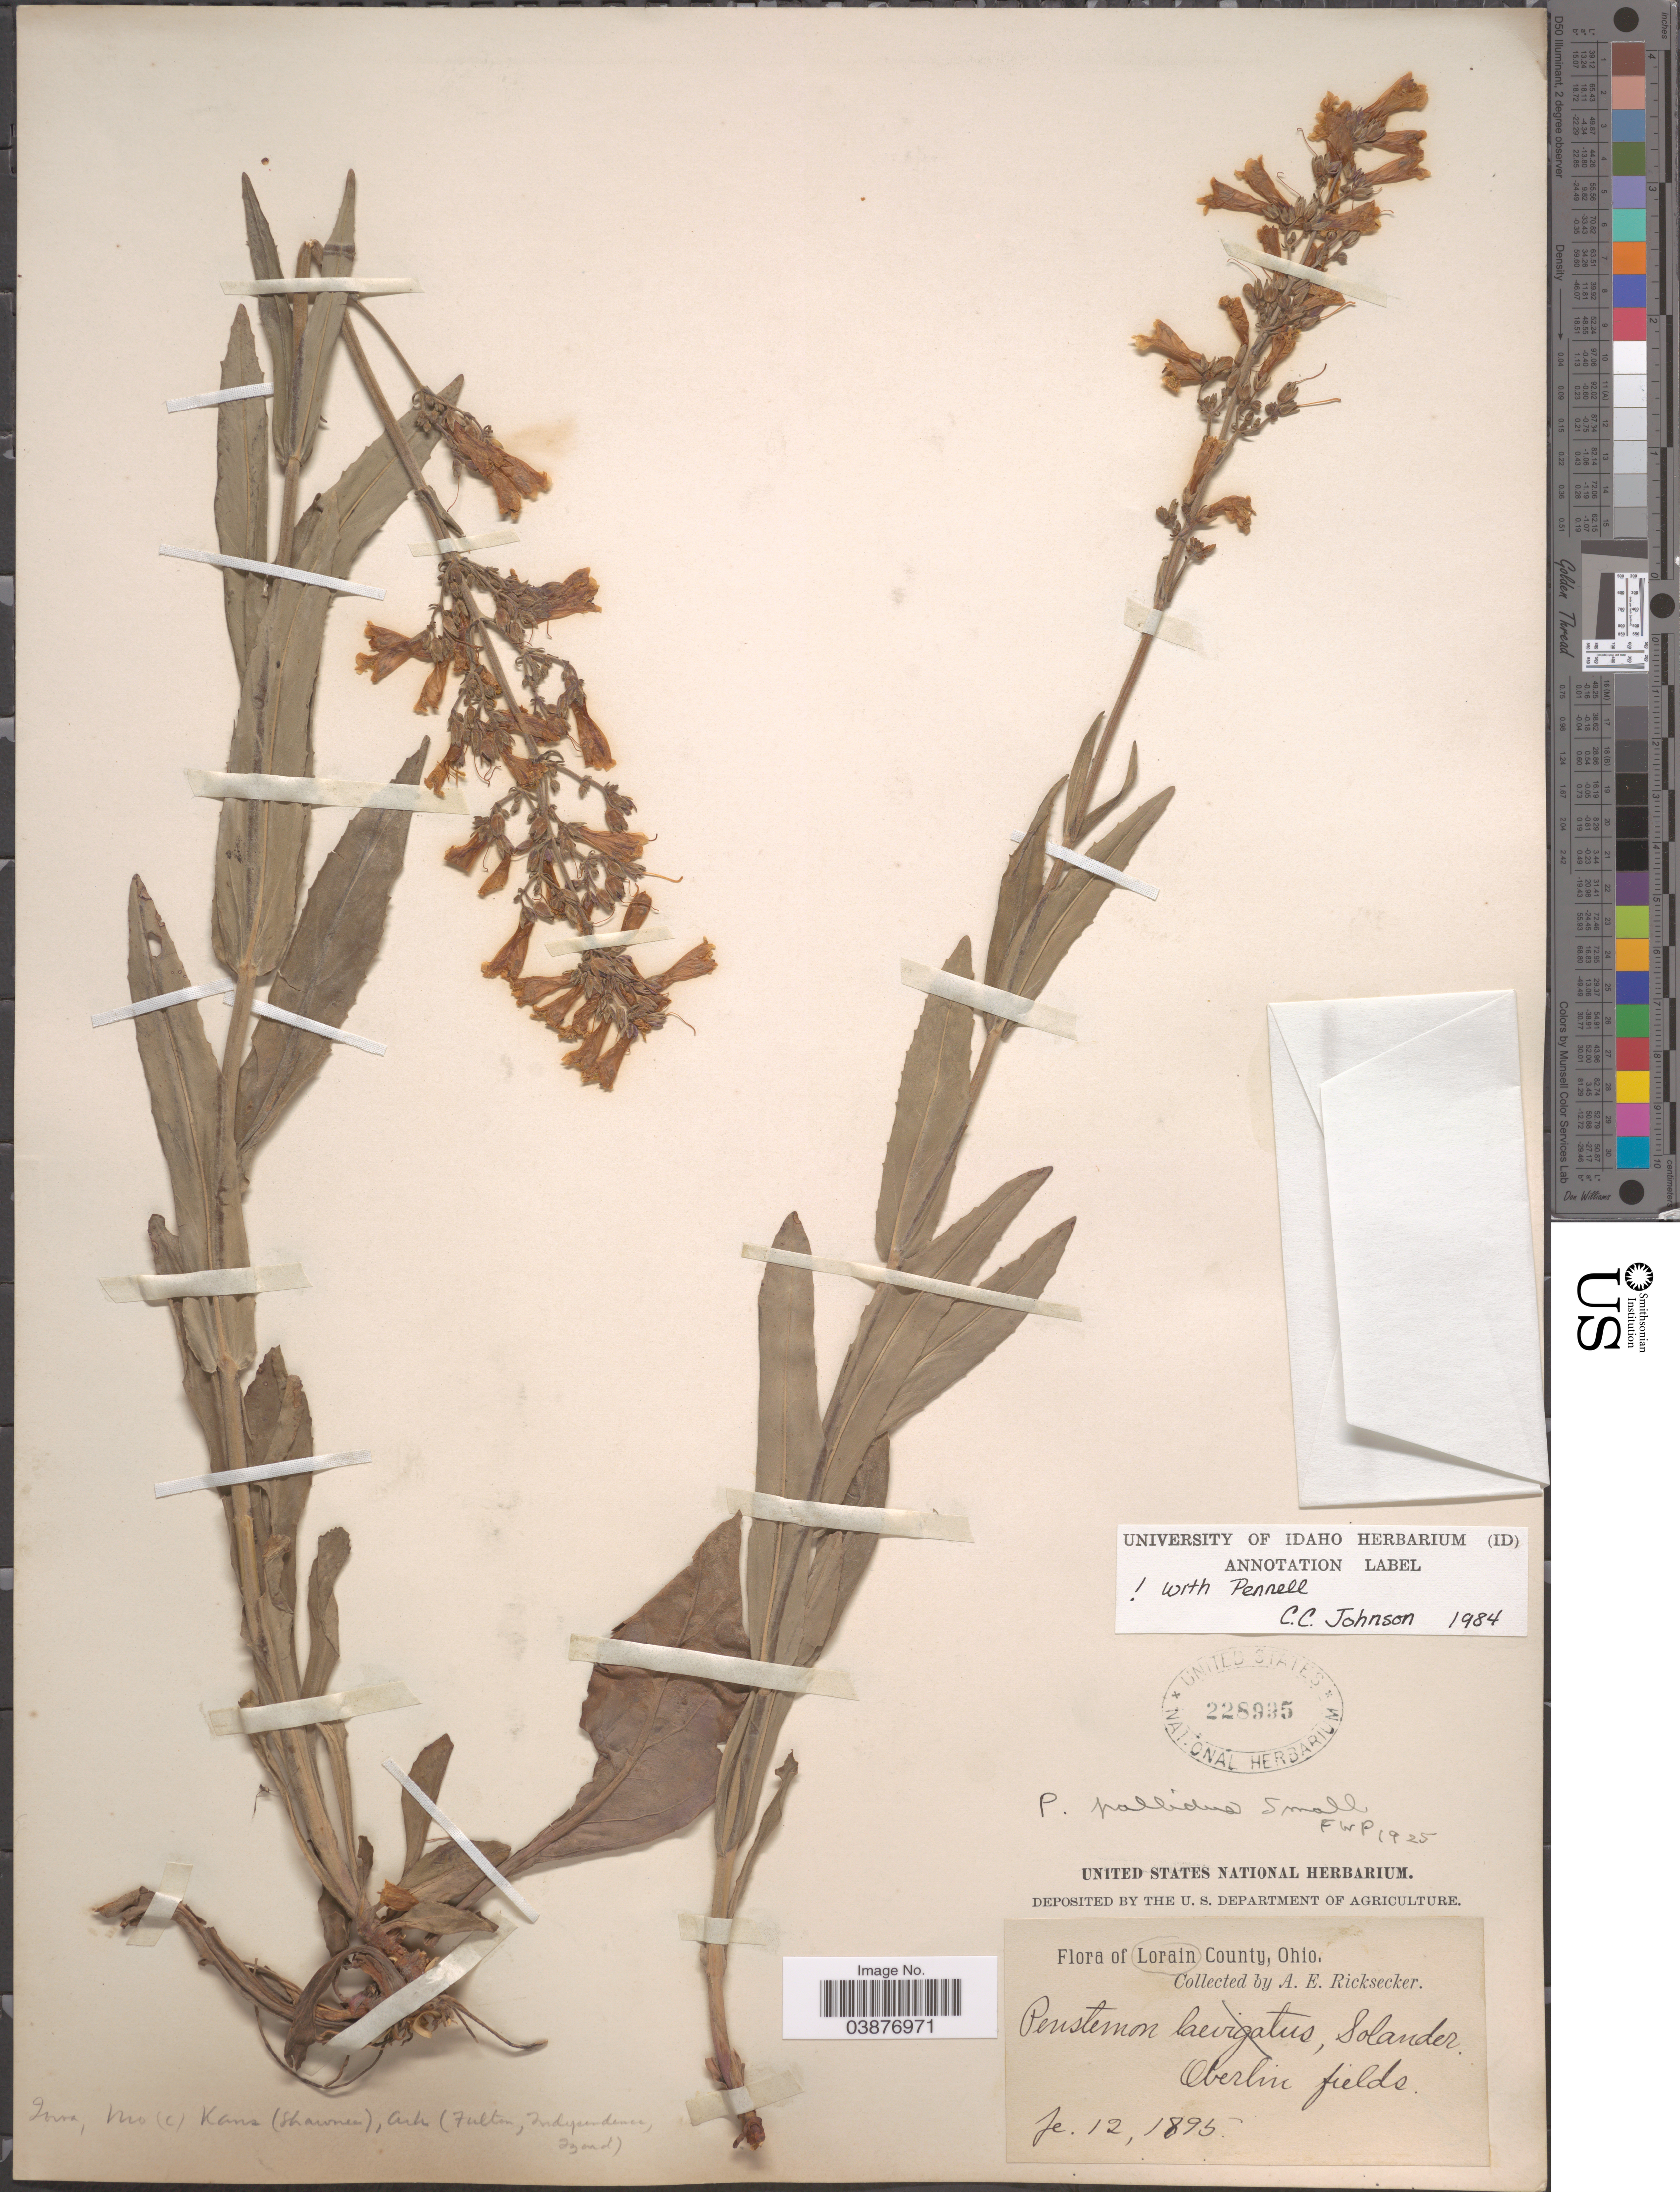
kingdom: Plantae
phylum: Tracheophyta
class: Magnoliopsida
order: Lamiales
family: Plantaginaceae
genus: Penstemon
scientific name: Penstemon pallidus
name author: Small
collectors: A. E. Ricksecker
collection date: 1895-06-12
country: United States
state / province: Ohio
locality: Lorain County. Oberlin fields.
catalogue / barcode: US 228935